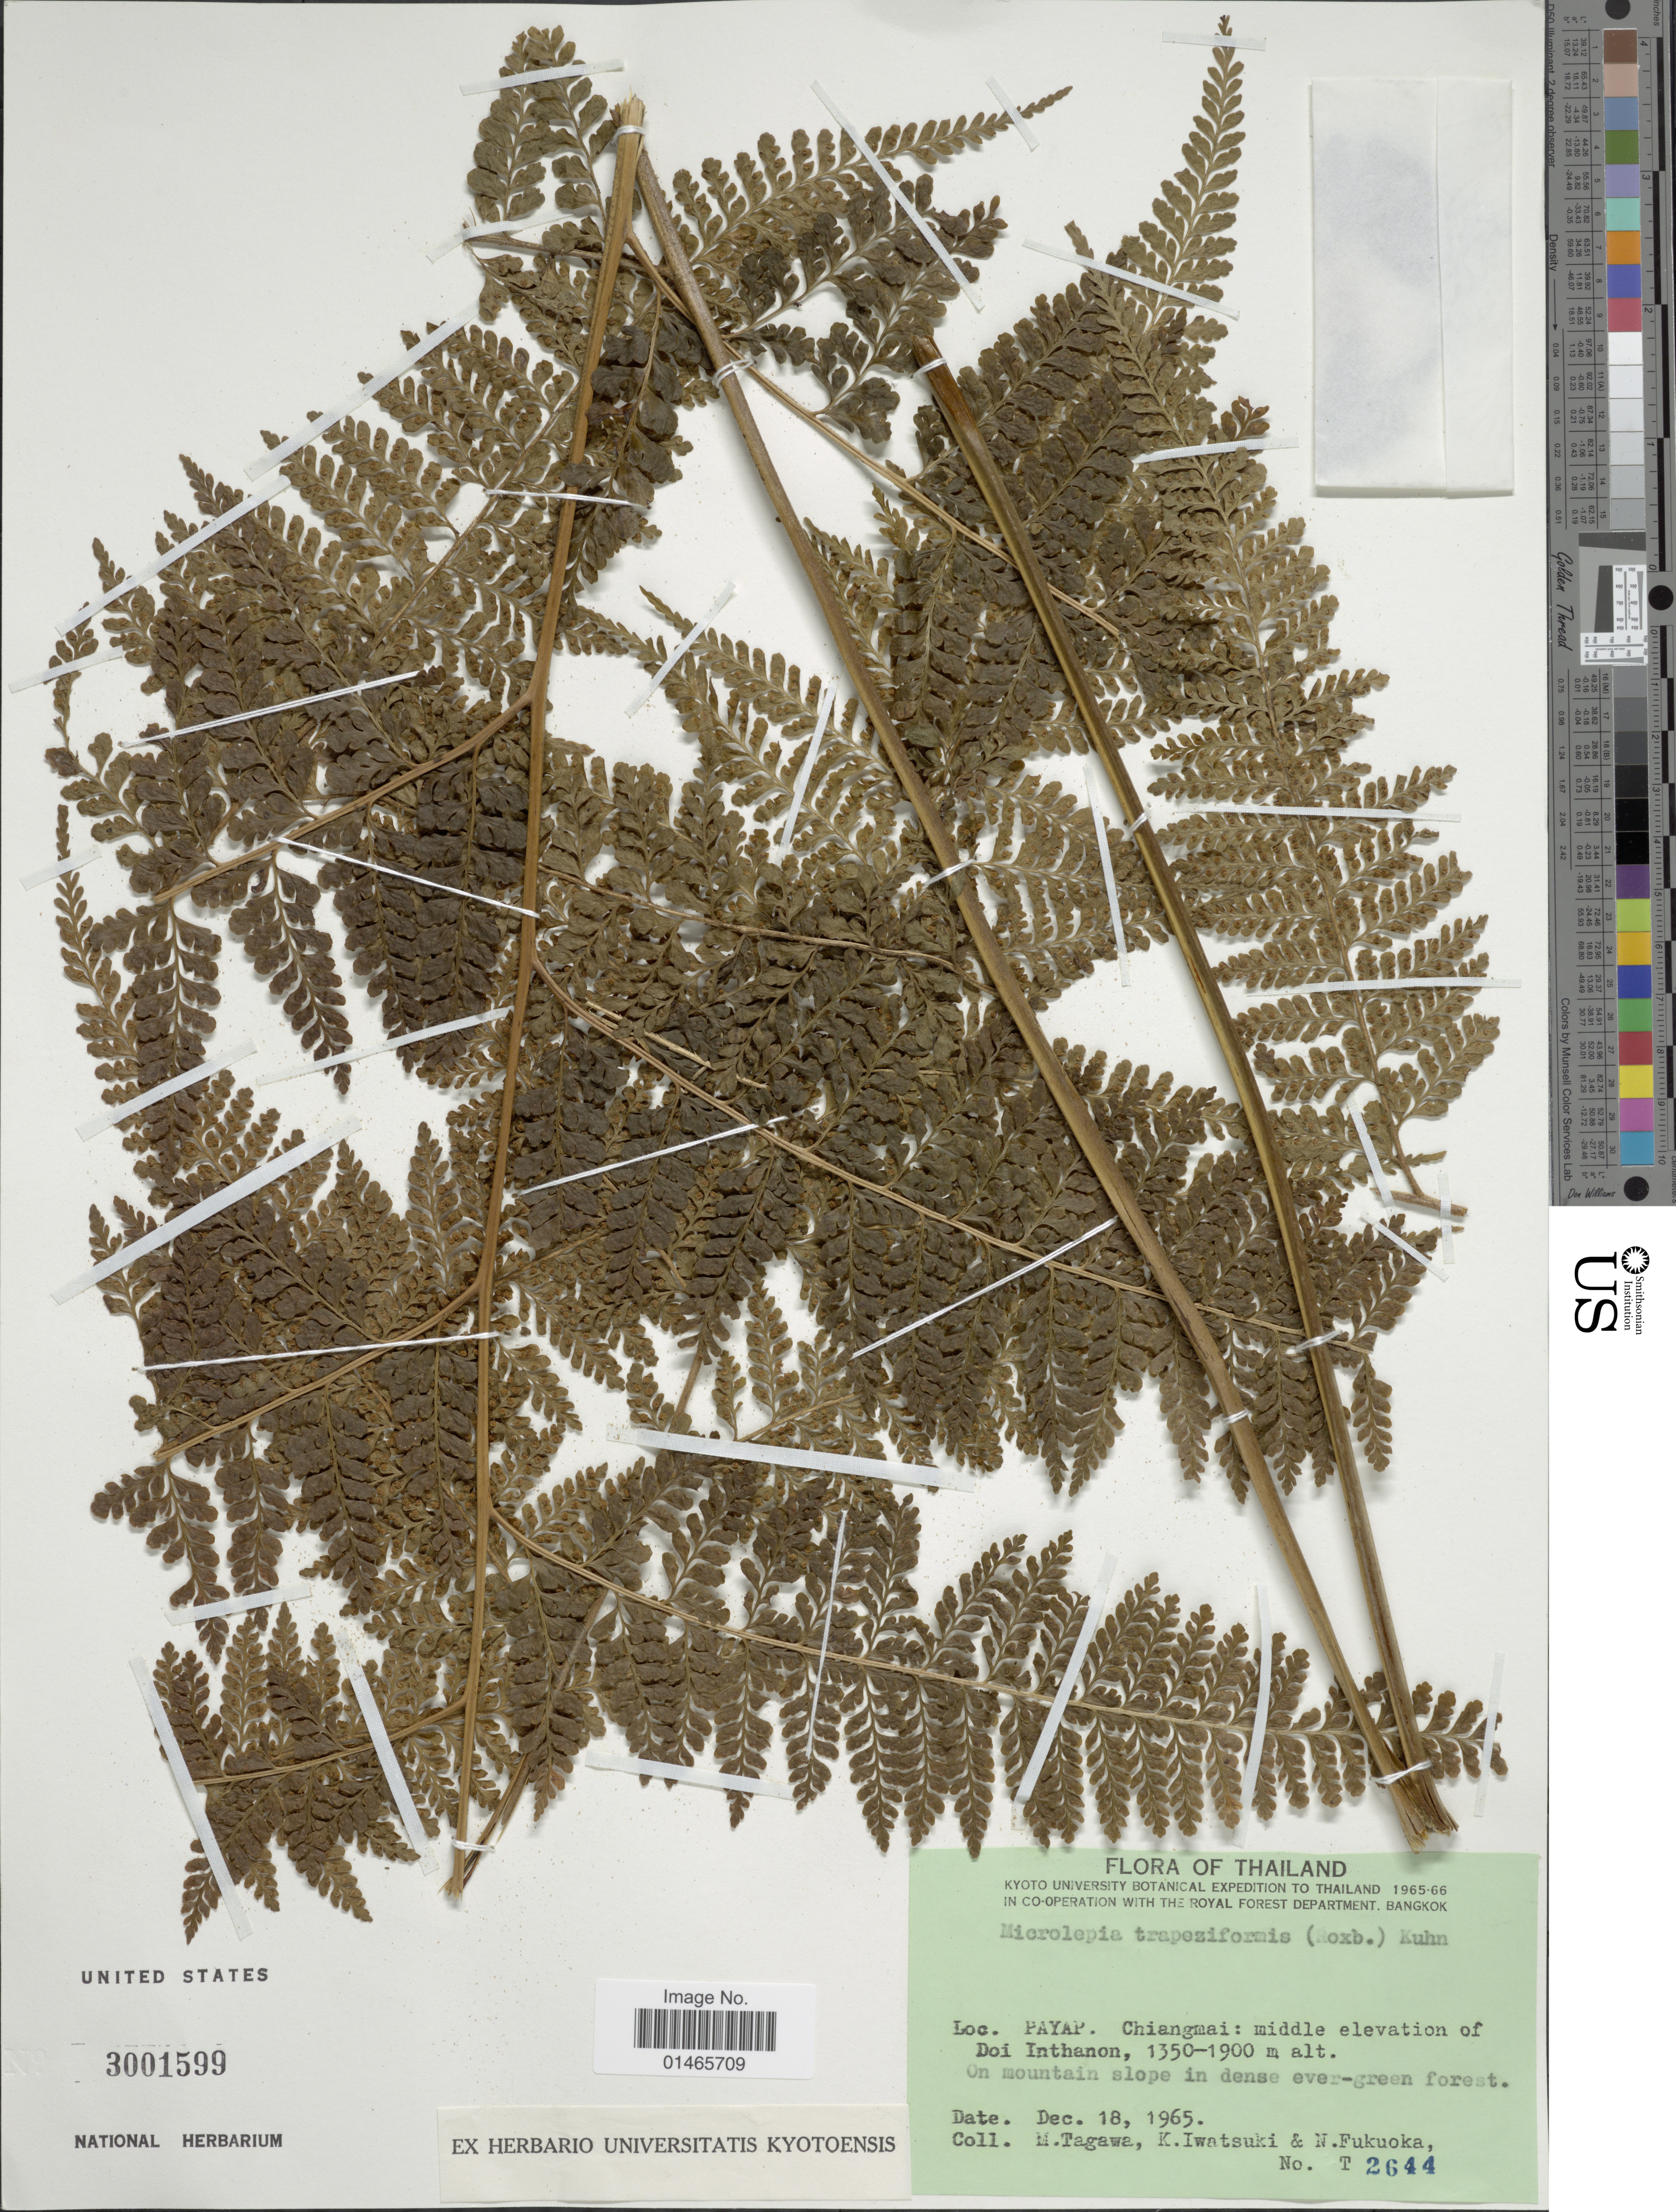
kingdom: Plantae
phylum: Tracheophyta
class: Polypodiopsida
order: Polypodiales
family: Dennstaedtiaceae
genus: Microlepia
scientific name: Microlepia rhomboidea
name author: (Wall. ex Kunze) Prantl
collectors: M. Tagawa, K. Iwatsuki & N. Fukuoka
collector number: T2644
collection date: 1965-12-18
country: Thailand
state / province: Chiang Mai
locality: Payap, middle of Doi Inthanon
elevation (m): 1350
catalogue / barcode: US 3001599